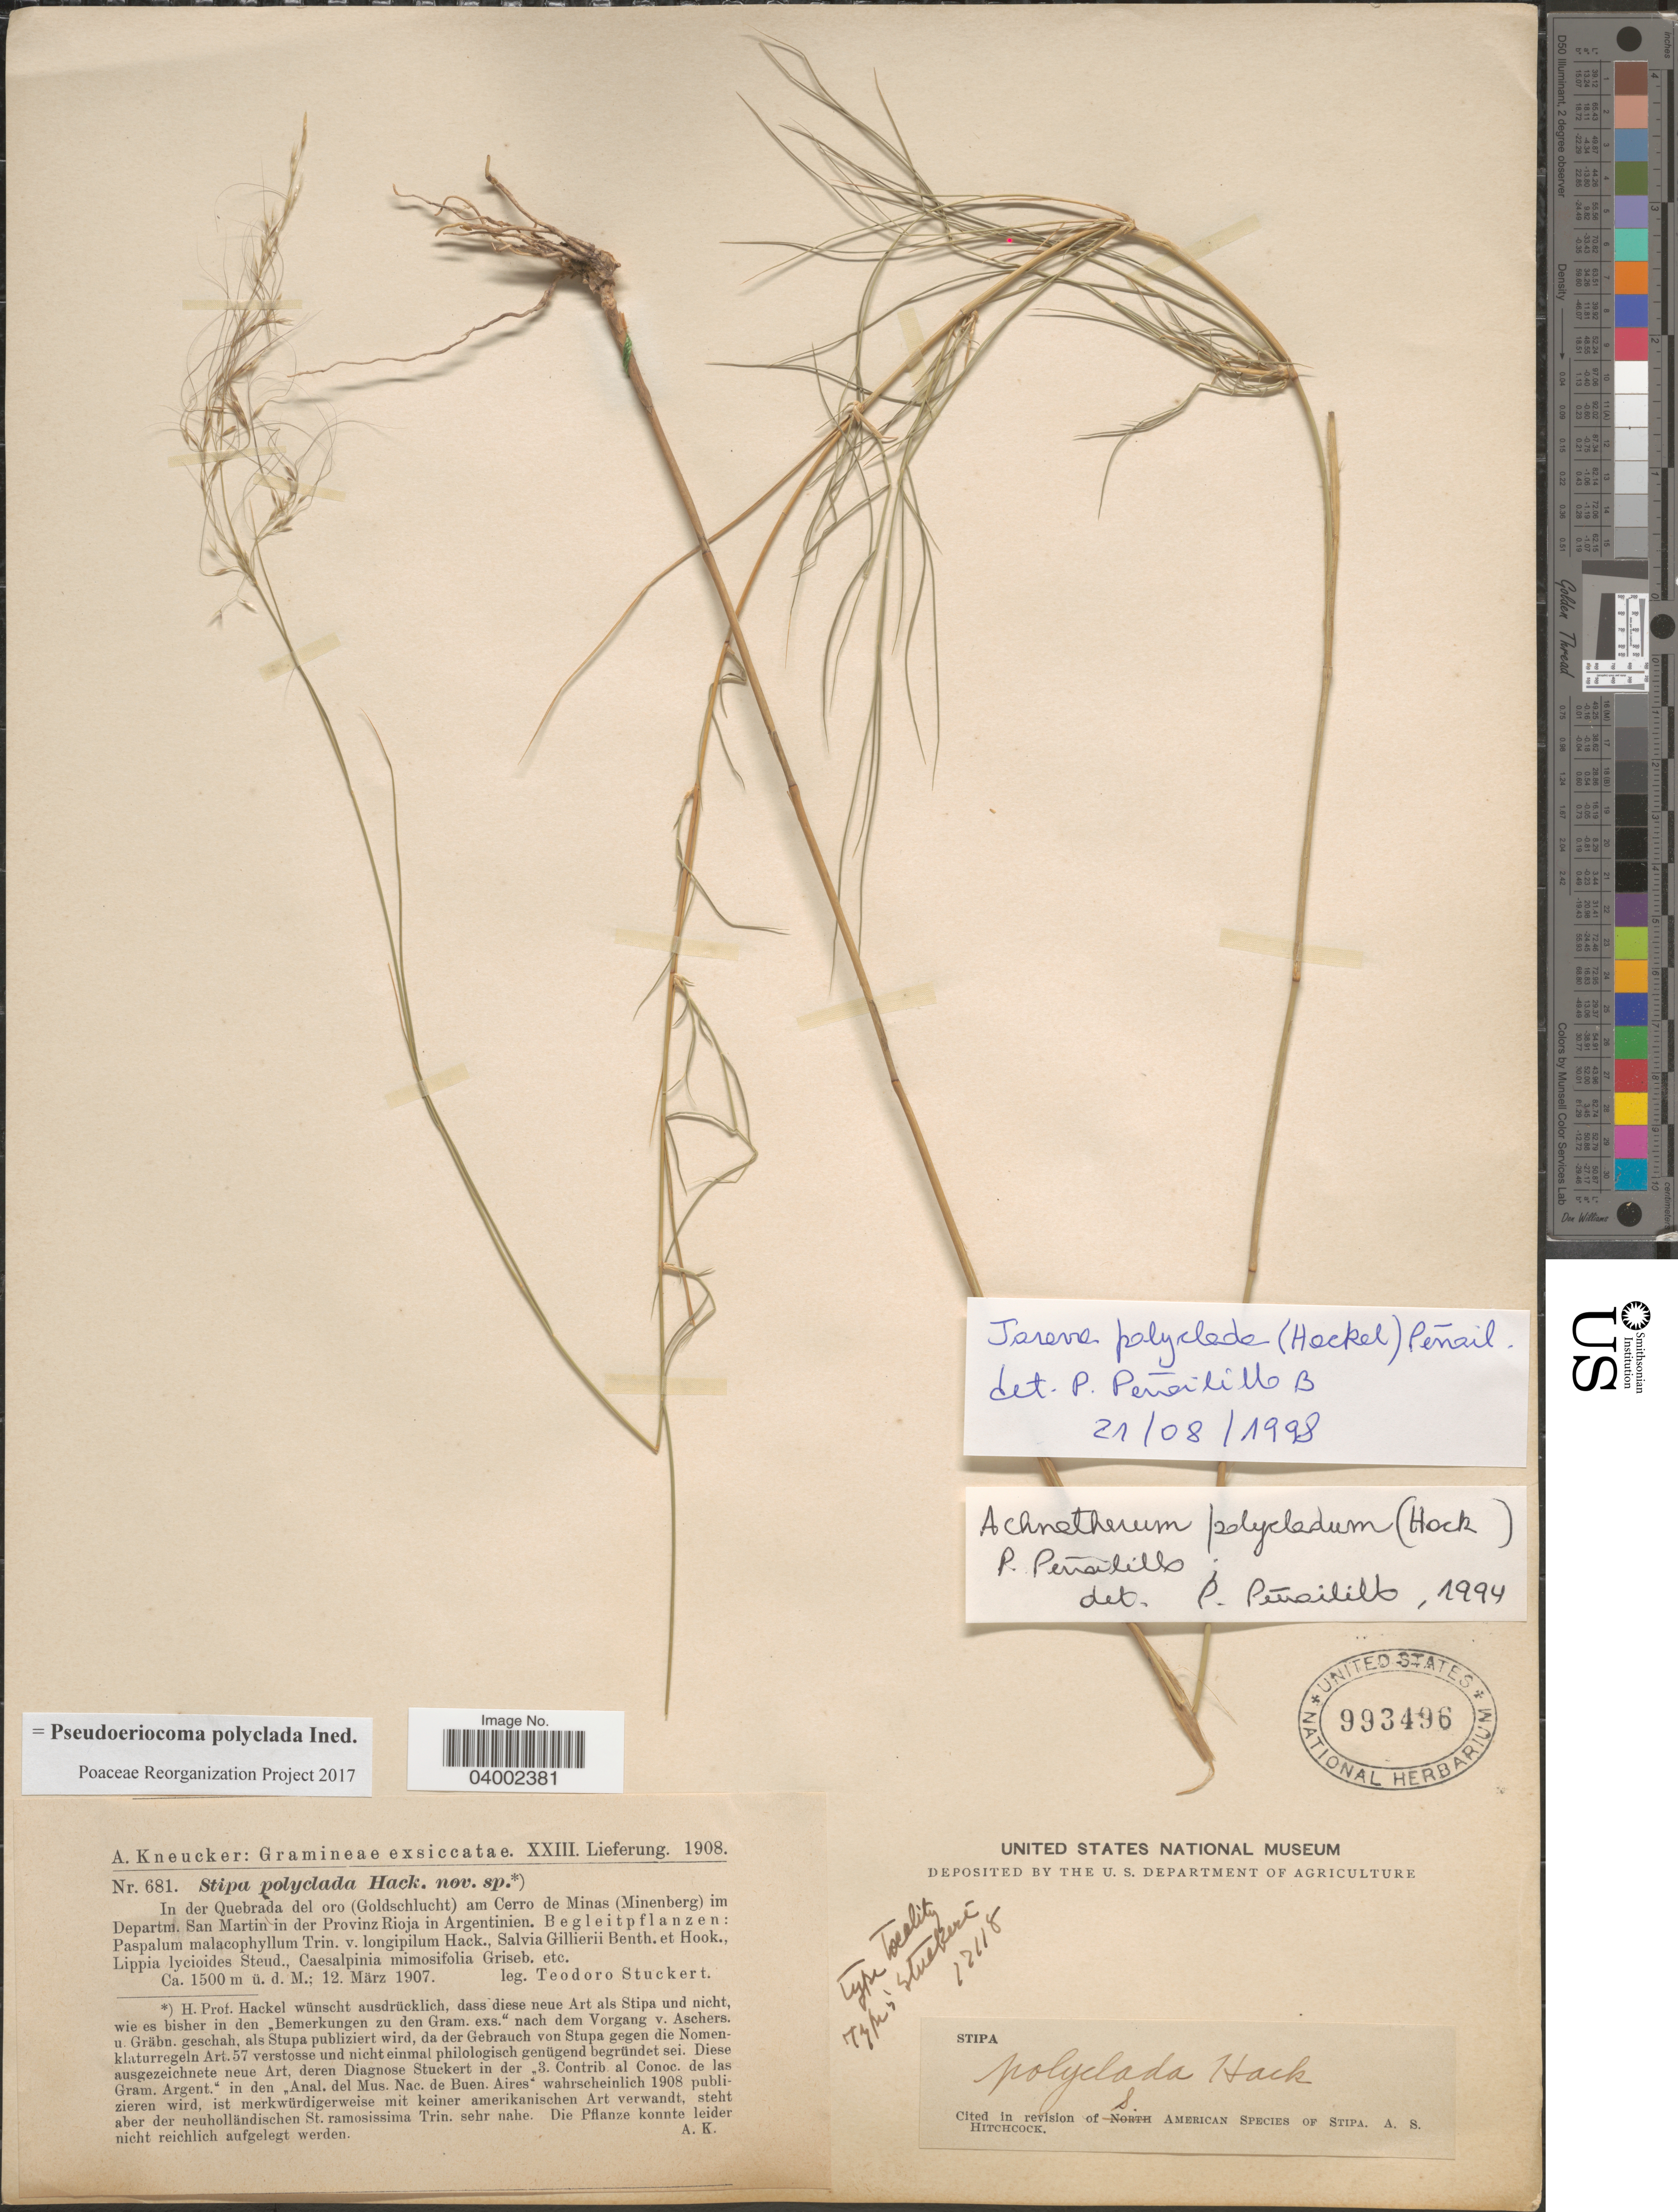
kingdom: Plantae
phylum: Tracheophyta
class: Liliopsida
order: Poales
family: Poaceae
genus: Pseudoeriocoma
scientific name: Pseudoeriocoma ployclada ined.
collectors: T. Stuckert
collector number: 681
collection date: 1907-03-12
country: Argentina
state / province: La Rioja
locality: In der Quebrada del oro (Goldschlucht) am Cerro de Minas (Minenberg) im Departm. San Martin in der Provinz Rioja in Argentinien.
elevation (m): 1500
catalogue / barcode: US 993496